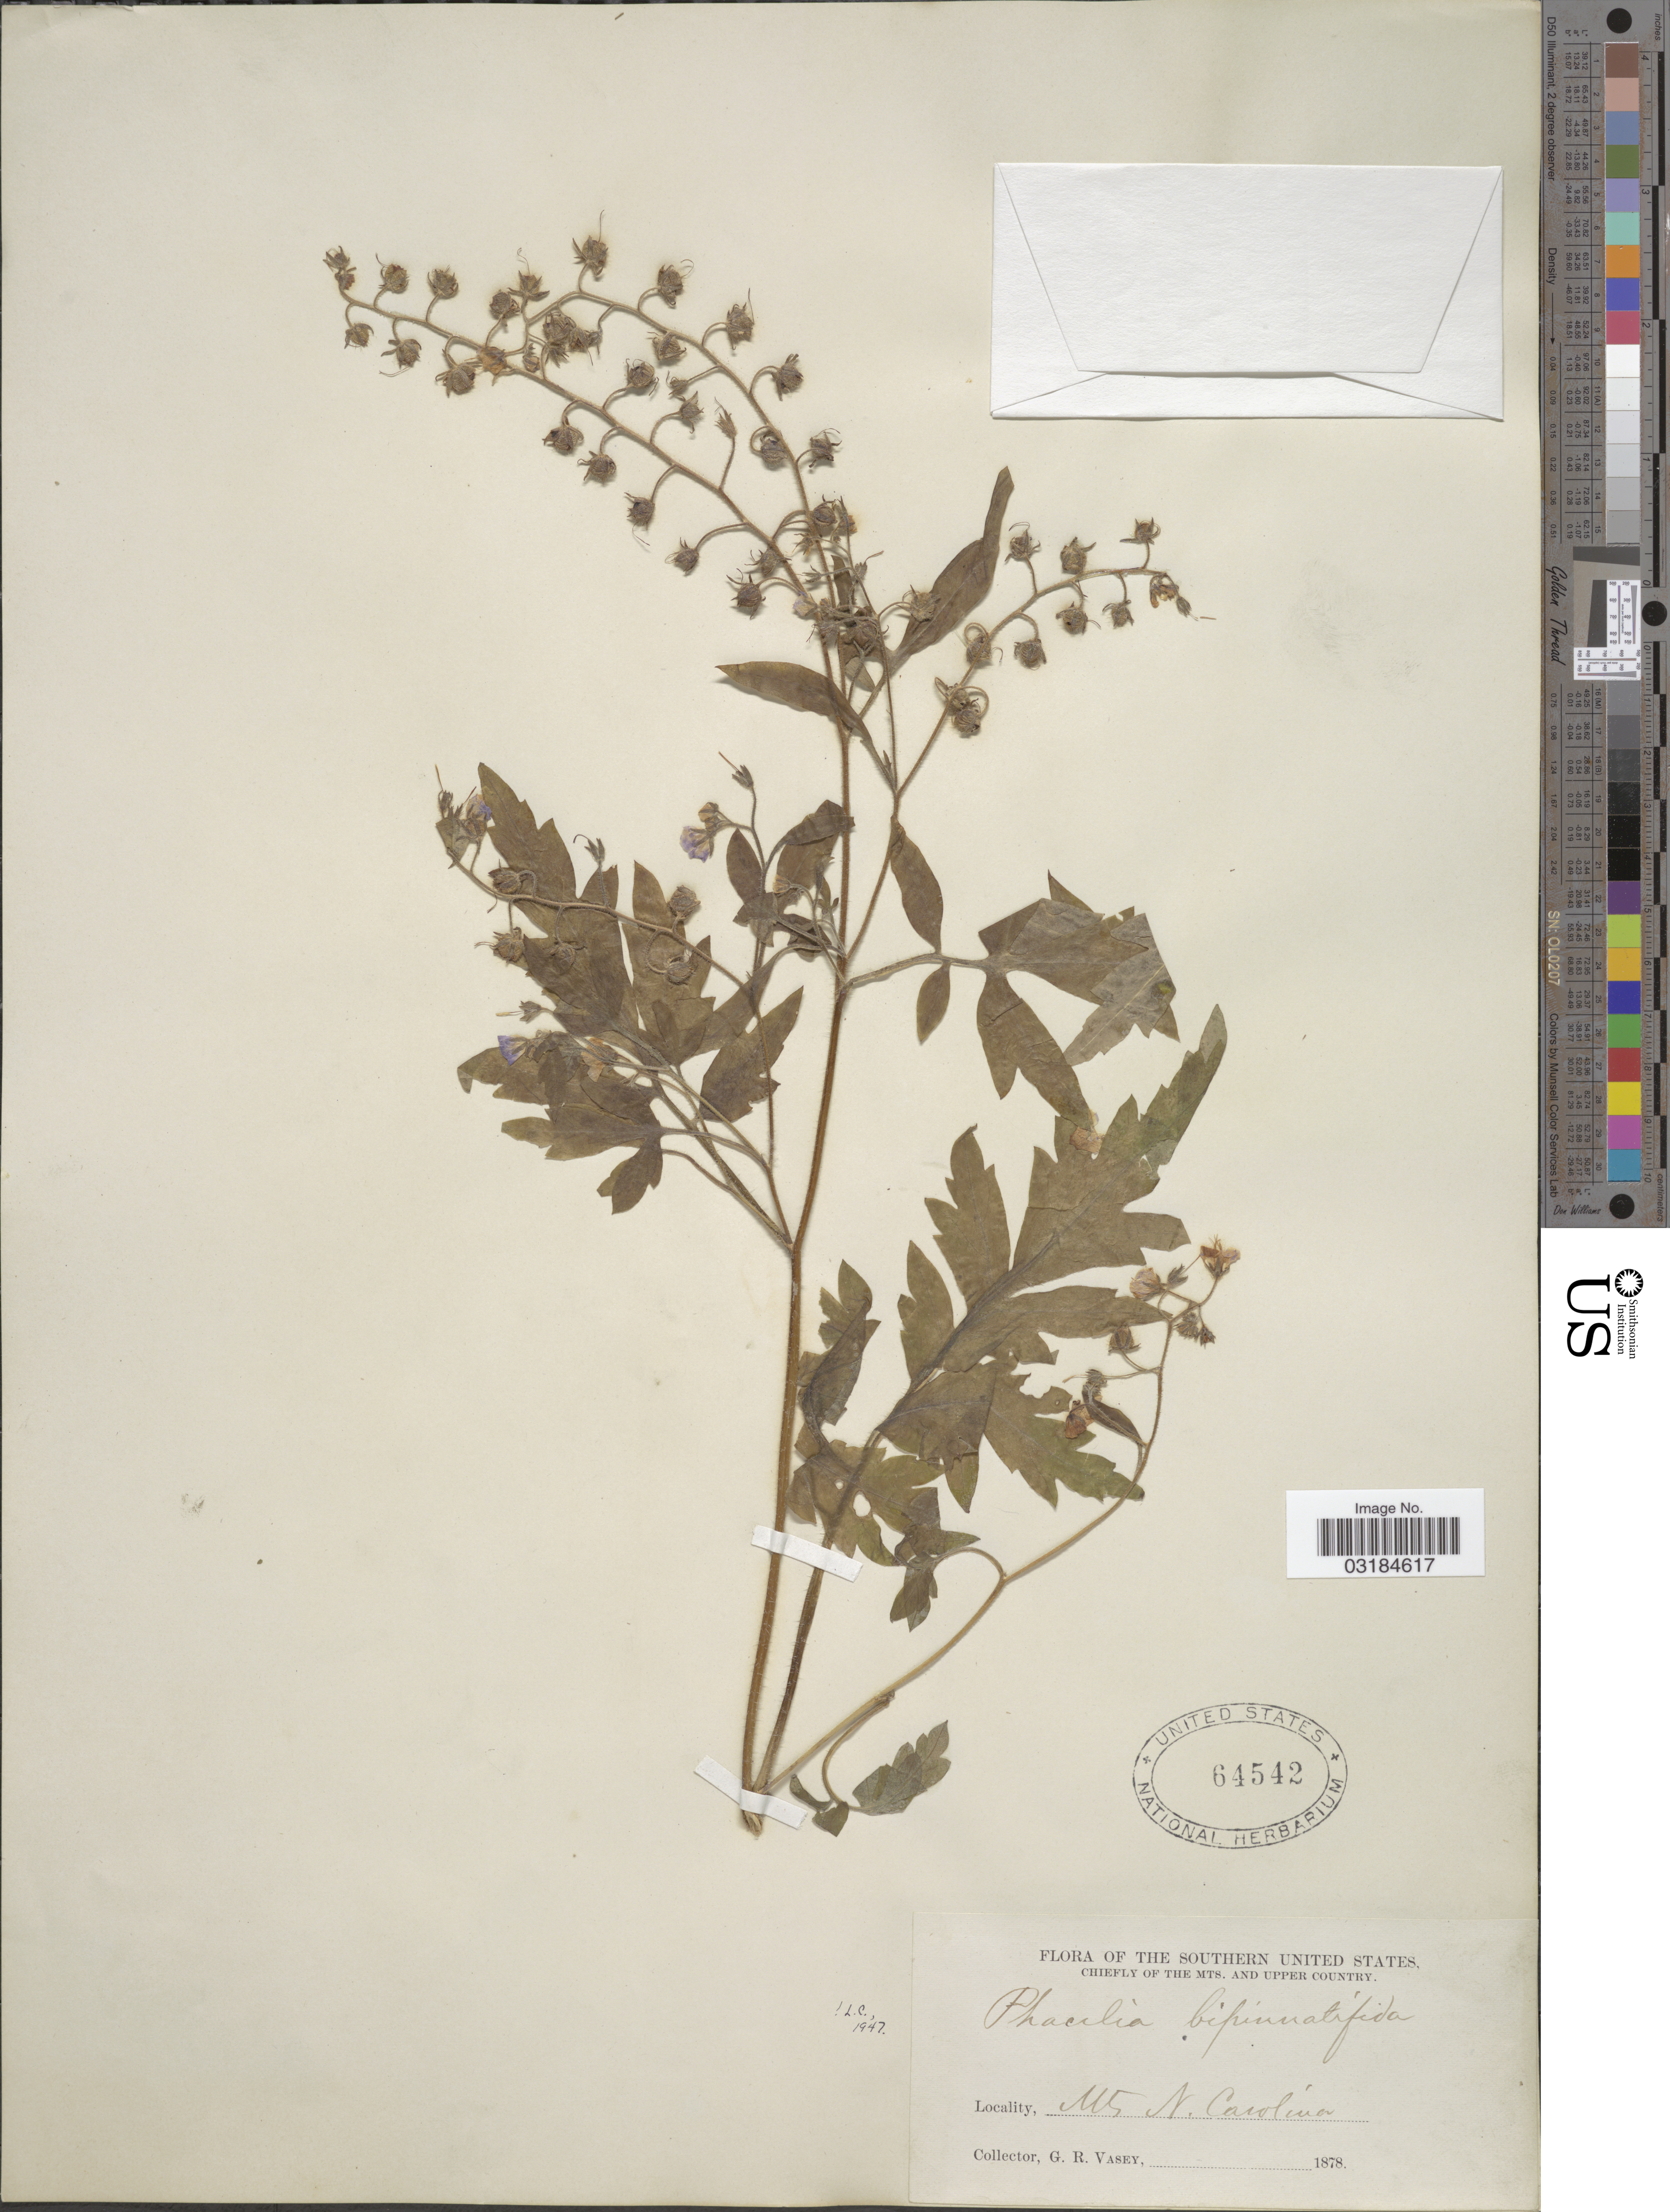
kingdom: Plantae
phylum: Tracheophyta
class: Magnoliopsida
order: Boraginales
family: Hydrophyllaceae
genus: Phacelia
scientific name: Phacelia bipinnatifida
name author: (Atwood) Michx.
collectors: G. R. Vasey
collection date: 1878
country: United States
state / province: North Carolina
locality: Southern United States. Mts. N. Carolina.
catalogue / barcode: US 64542